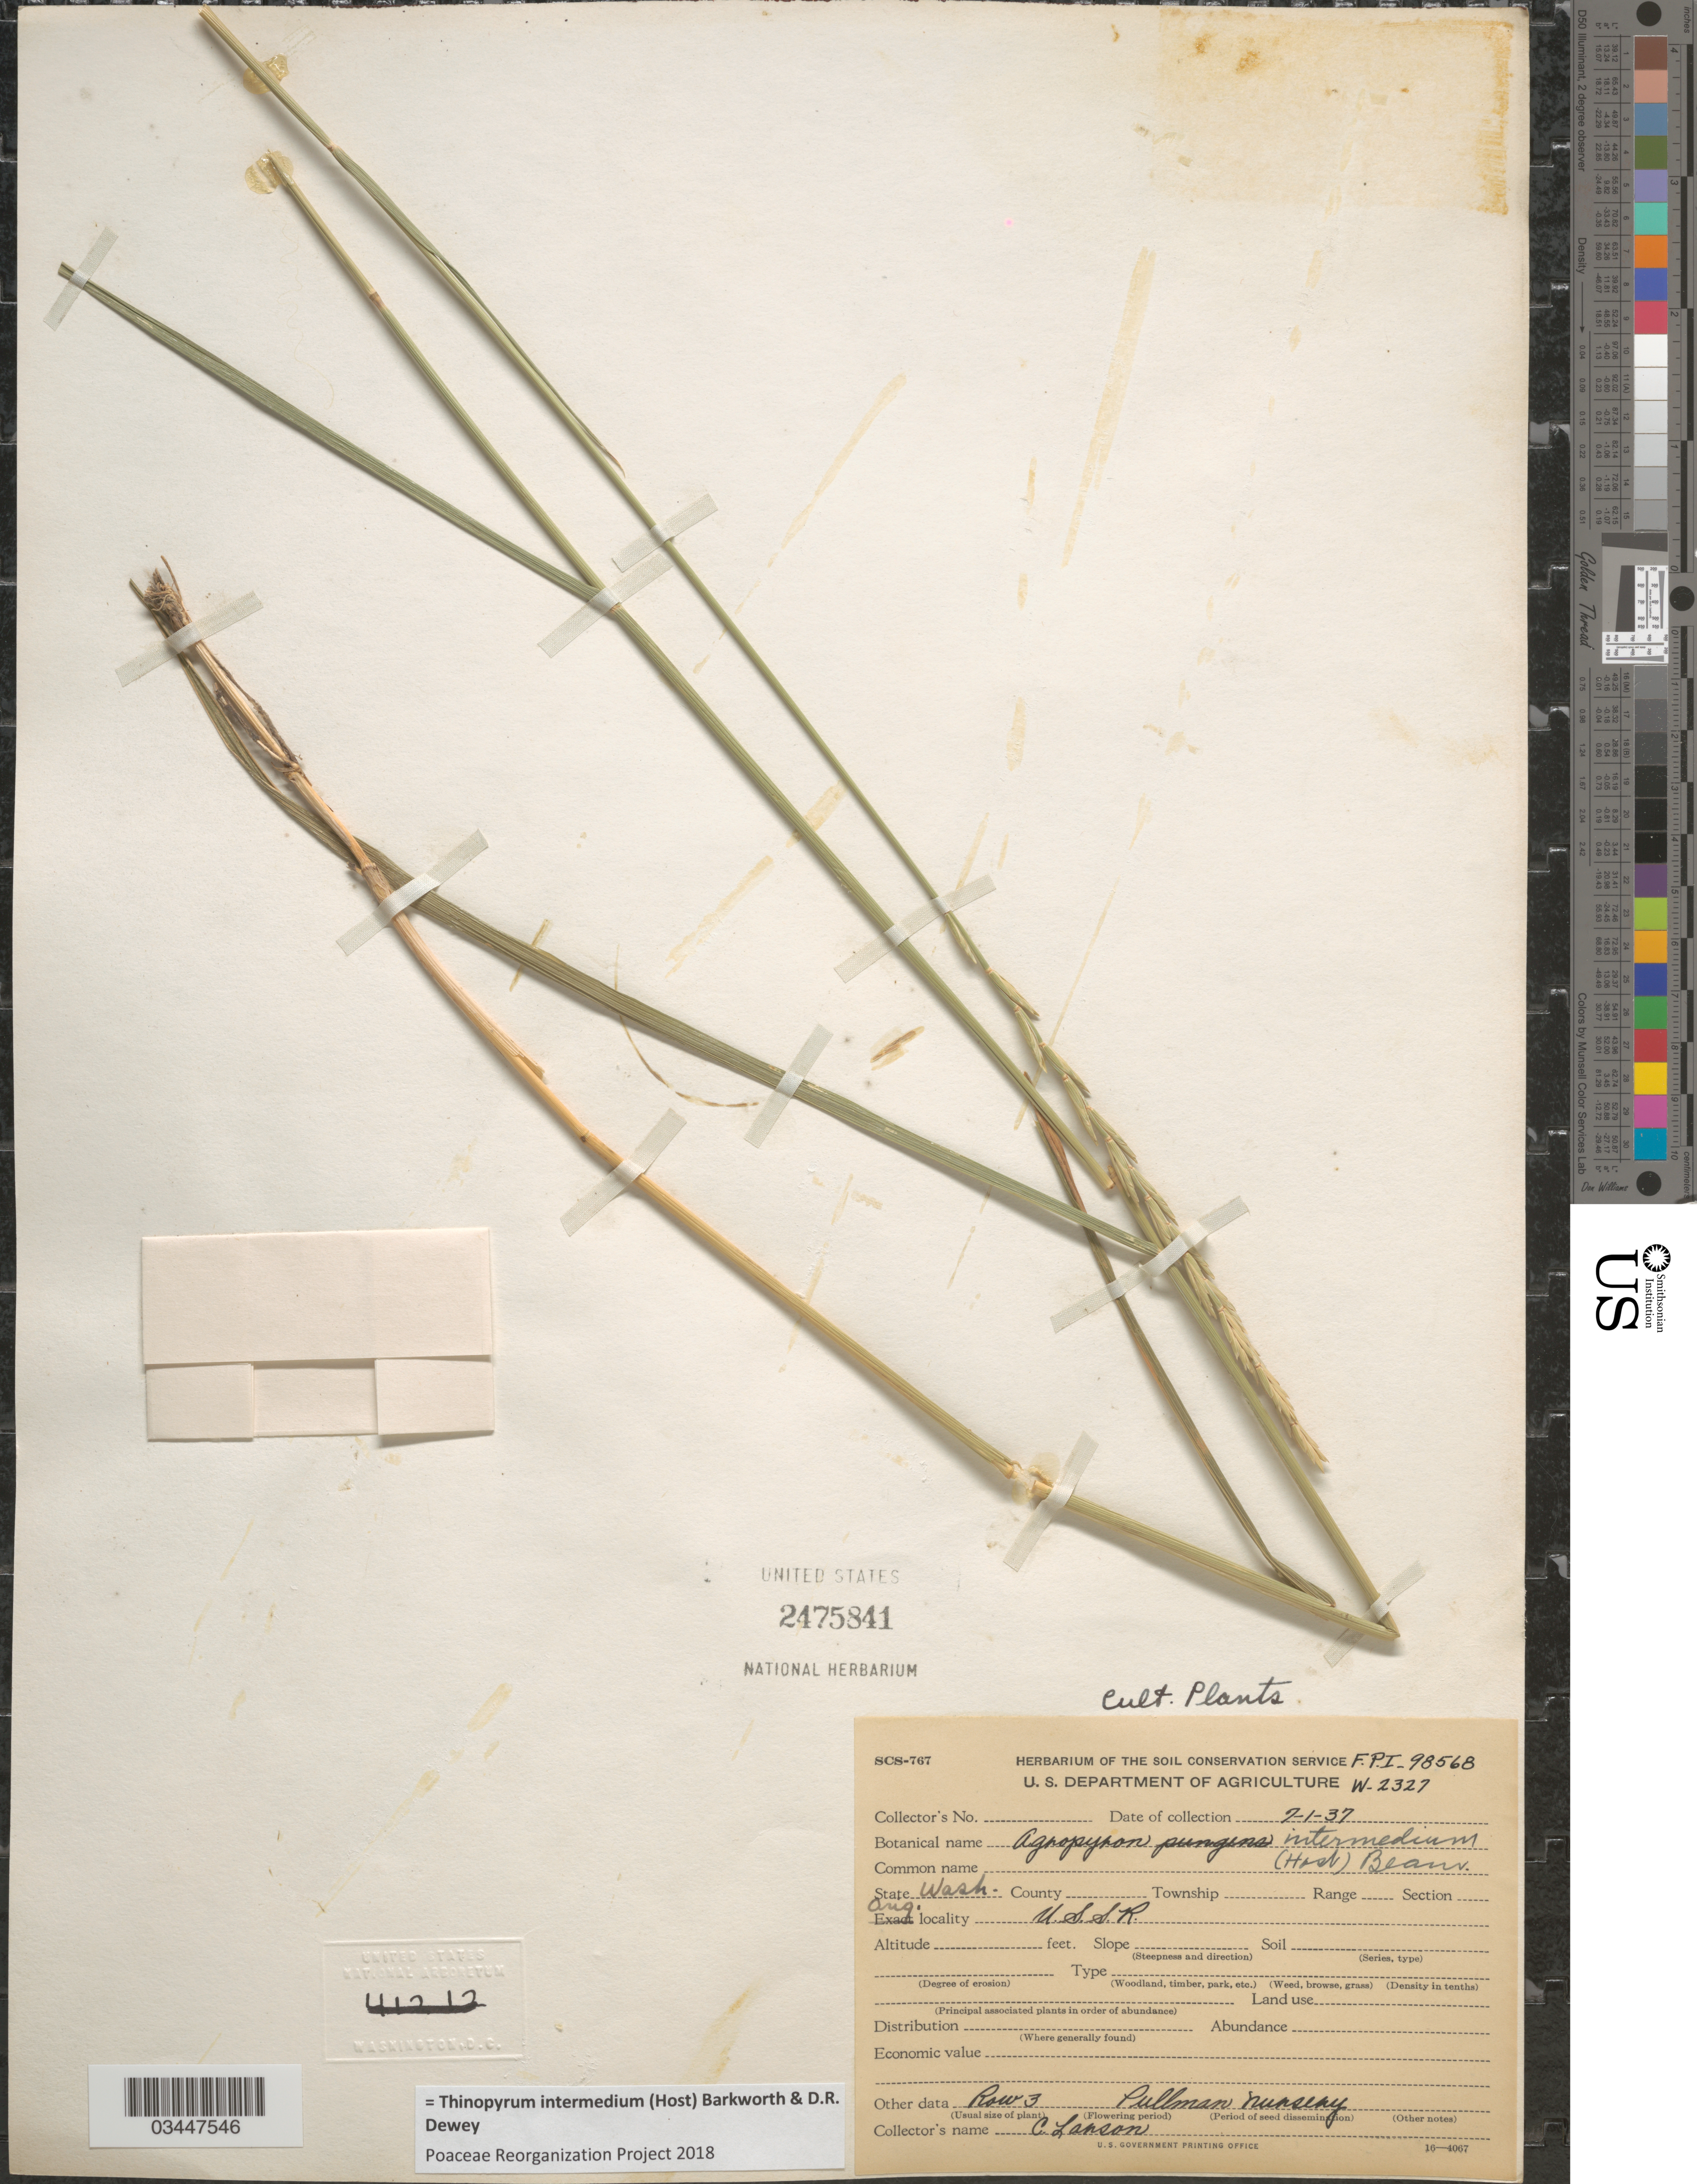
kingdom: Plantae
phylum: Tracheophyta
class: Liliopsida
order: Poales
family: Poaceae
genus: Thinopyrum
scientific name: Thinopyrum intermedium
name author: (Host) Barkworth & Dewey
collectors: C. Lanson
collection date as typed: Transcribed d/m/y: 1/7/37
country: United States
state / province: Washington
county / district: Whitman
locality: Row 3 Pullman Nursery.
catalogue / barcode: US 2475841